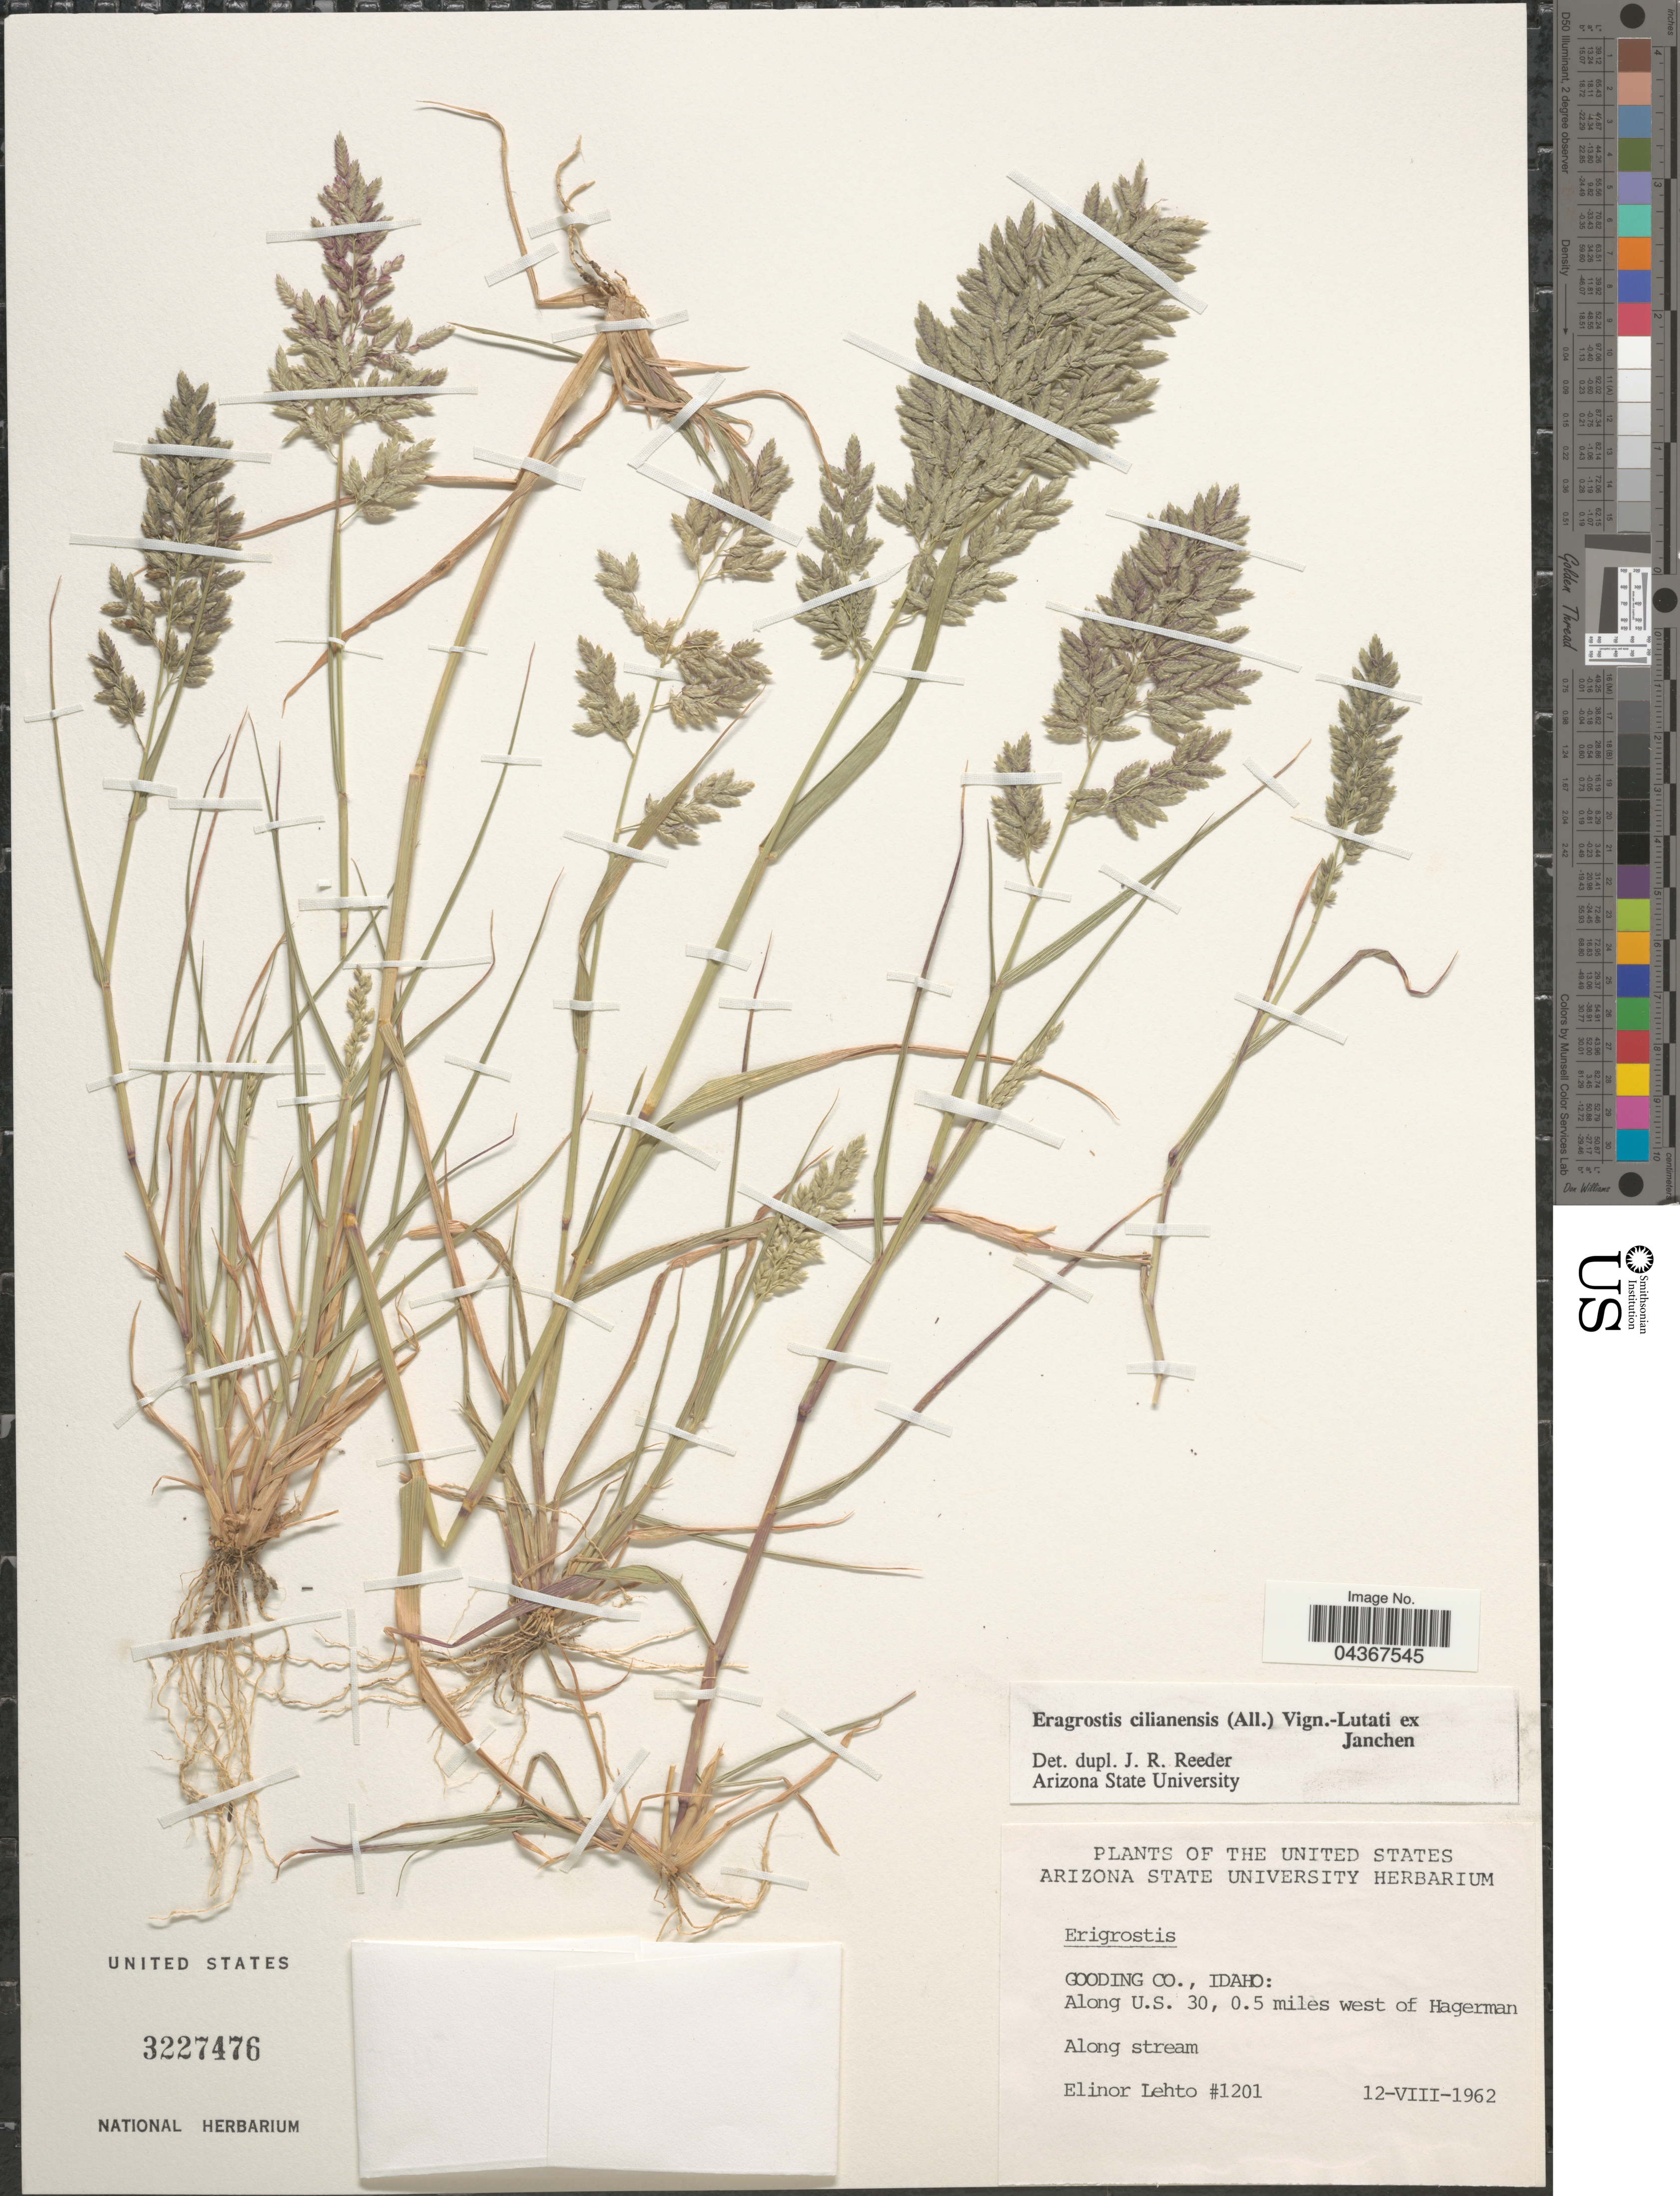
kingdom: Plantae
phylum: Tracheophyta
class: Liliopsida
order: Poales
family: Poaceae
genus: Eragrostis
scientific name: Eragrostis cilianensis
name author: (Bellardi) Vignolo ex Janch.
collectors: E. Lehto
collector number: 1201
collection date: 1962-08-12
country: United States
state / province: Idaho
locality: Gooding Co.: Along U.S. 30, 0.5 miles west of Hagerman.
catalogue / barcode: US 3227476